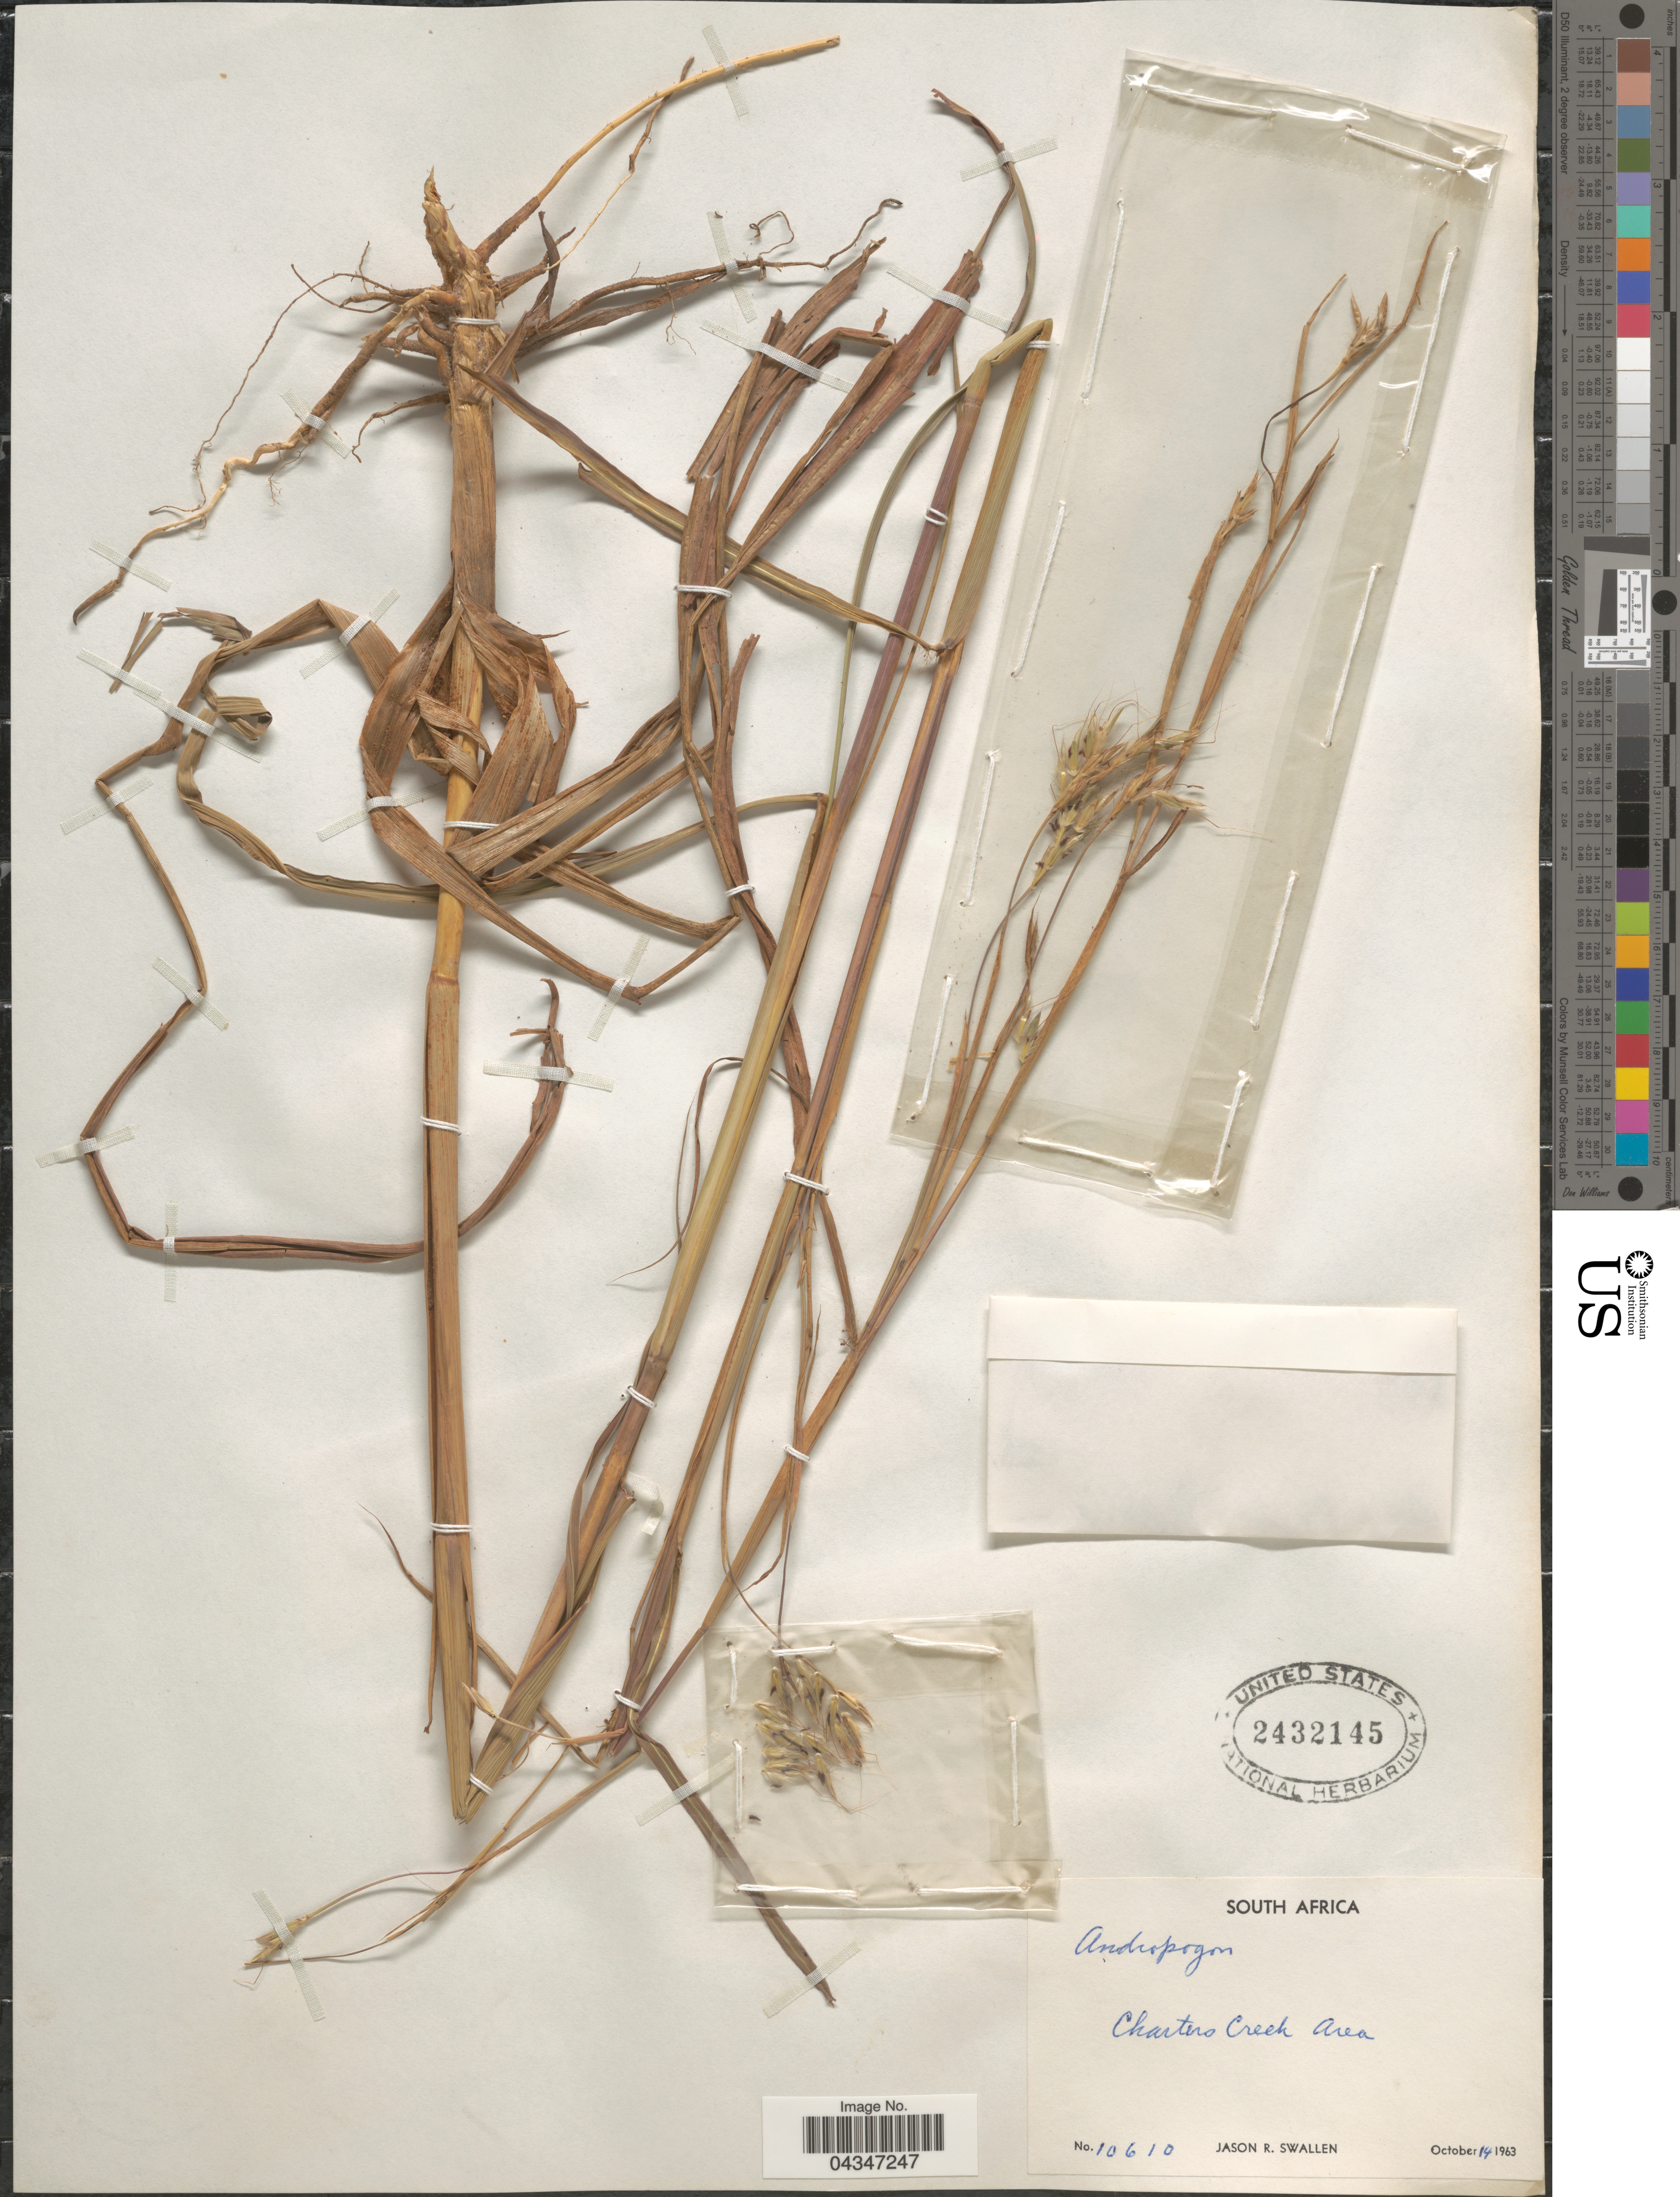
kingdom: Plantae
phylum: Tracheophyta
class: Liliopsida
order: Poales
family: Poaceae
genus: Andropogon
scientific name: Andropogon gayanus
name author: Kunth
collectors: J. R. Swallen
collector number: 10610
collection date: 1963-10-14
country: South Africa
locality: Chartero Creek Area.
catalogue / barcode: US 2432145